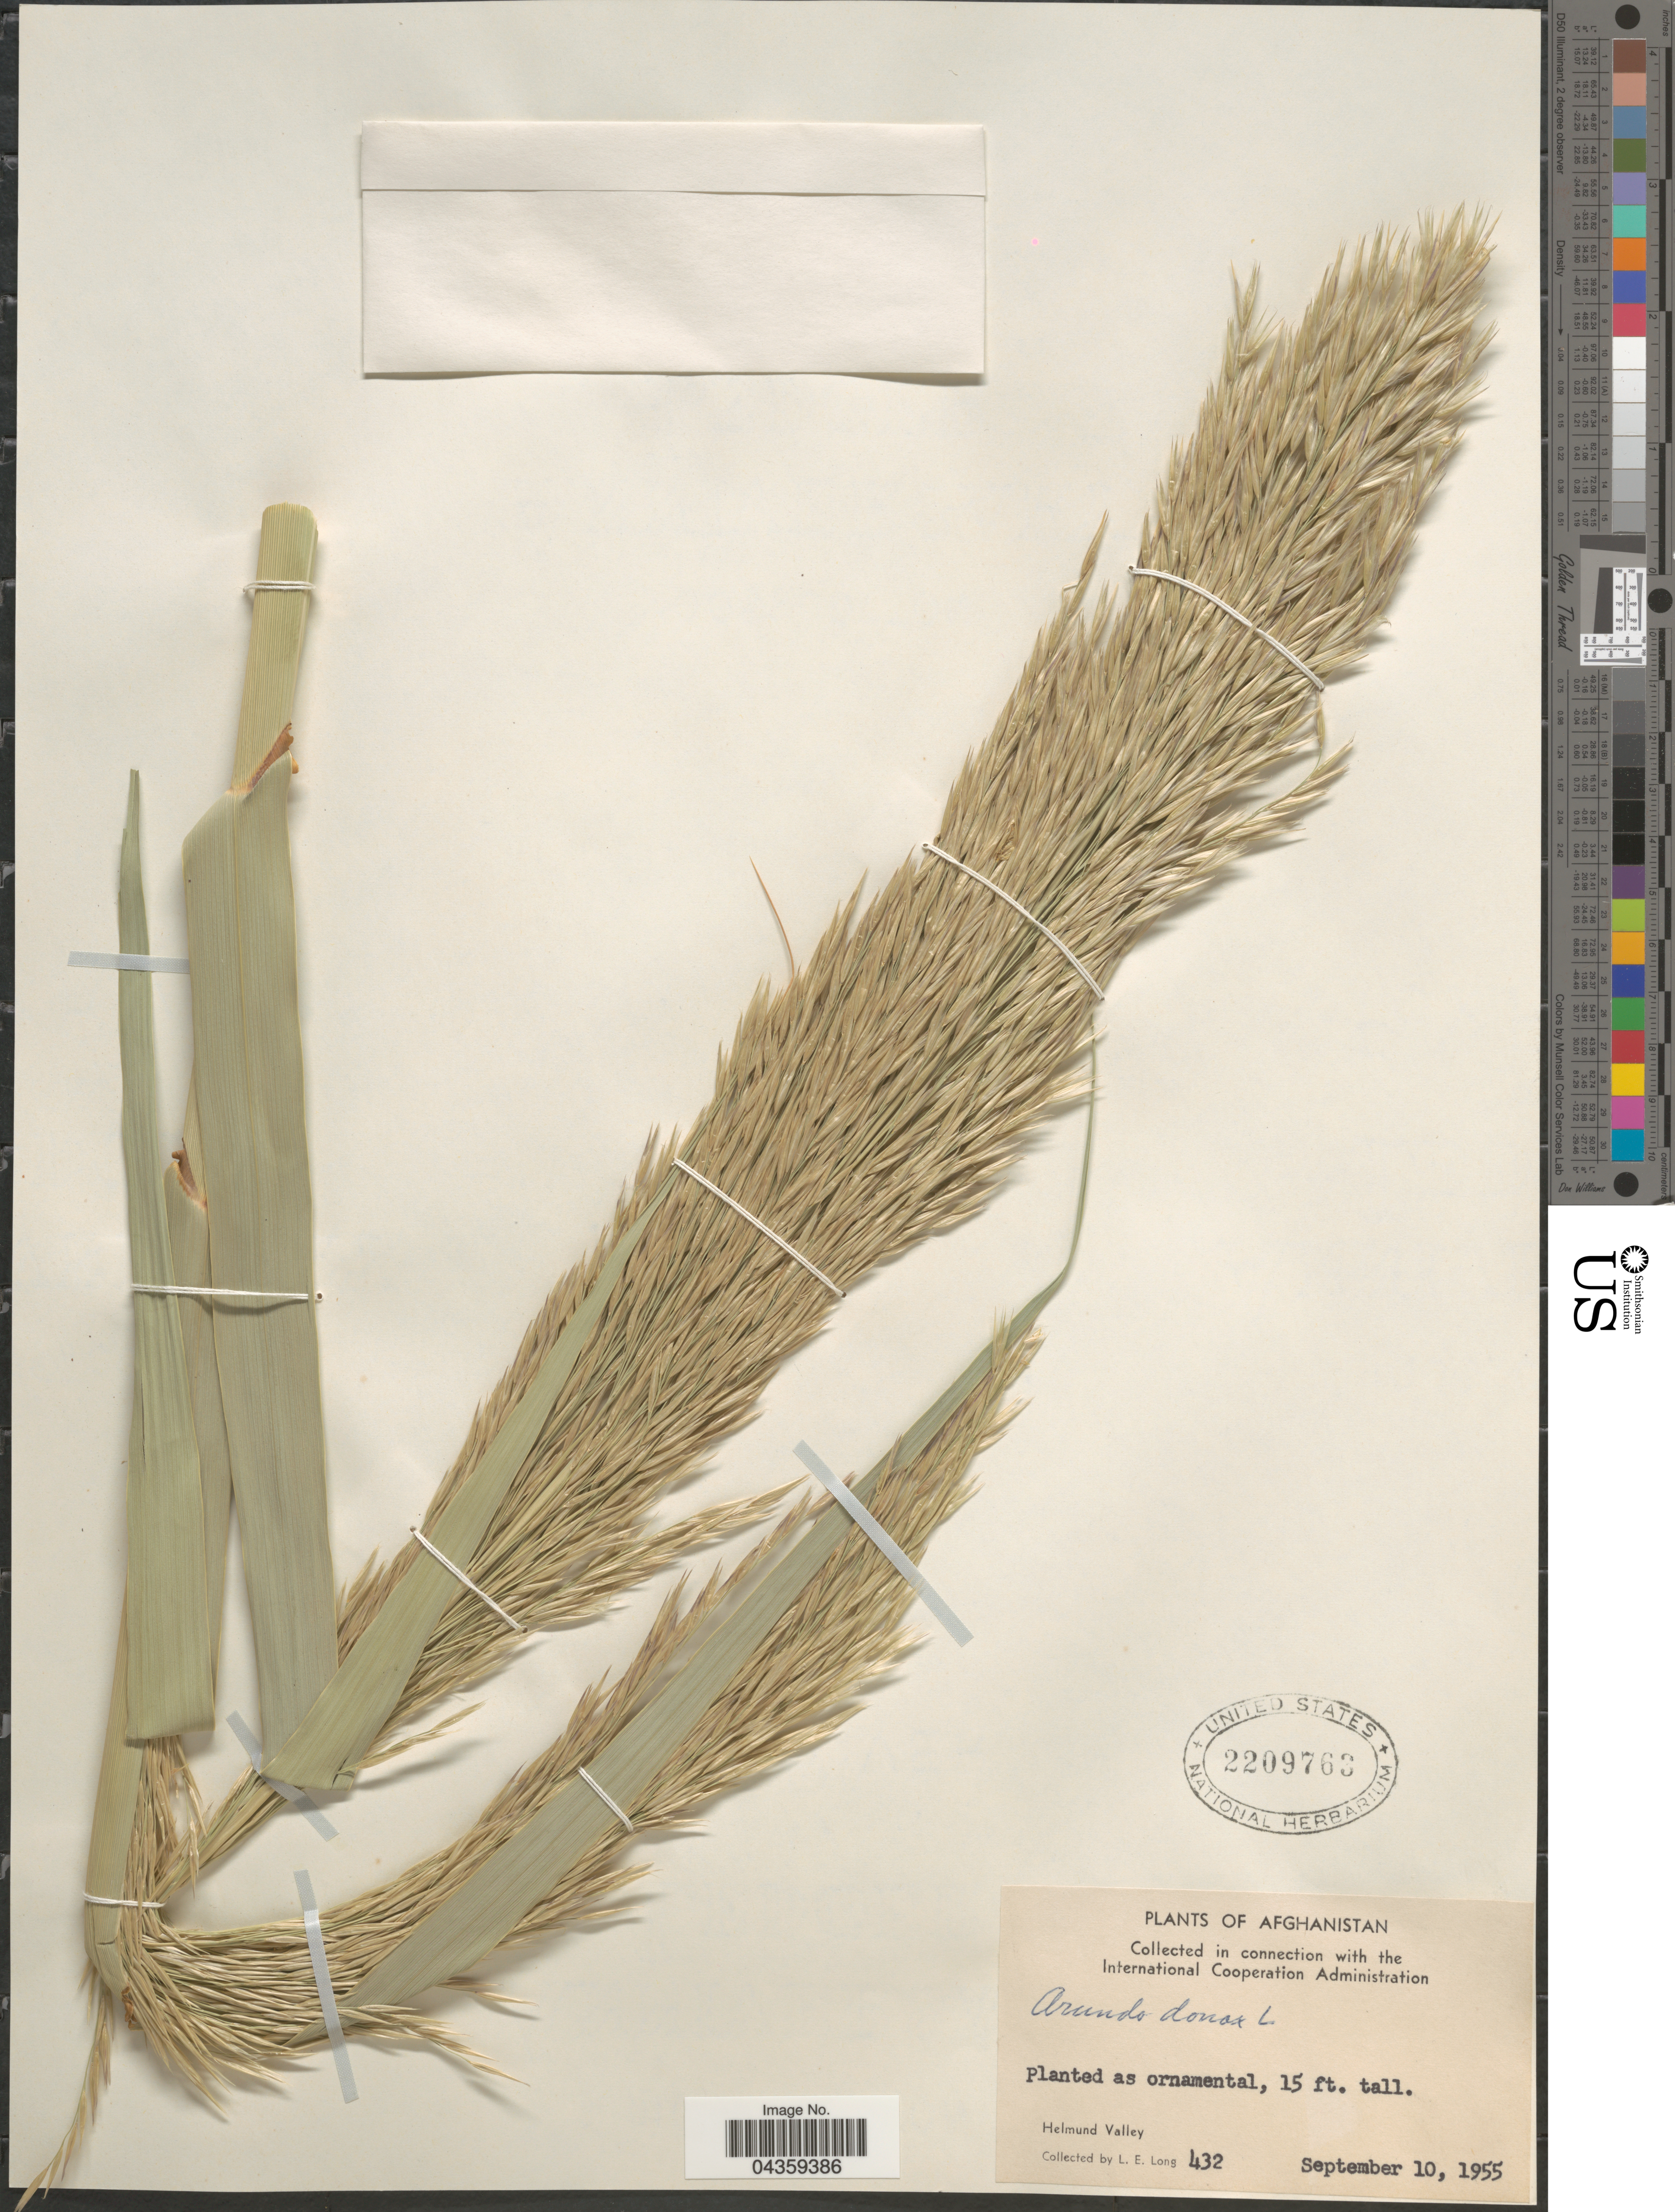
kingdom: Plantae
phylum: Tracheophyta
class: Liliopsida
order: Poales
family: Poaceae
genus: Arundo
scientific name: Arundo donax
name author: L.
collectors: L. E. Long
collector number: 432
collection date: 1955-09-10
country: Afghanistan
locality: Helmund Valley.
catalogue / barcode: US 2209763